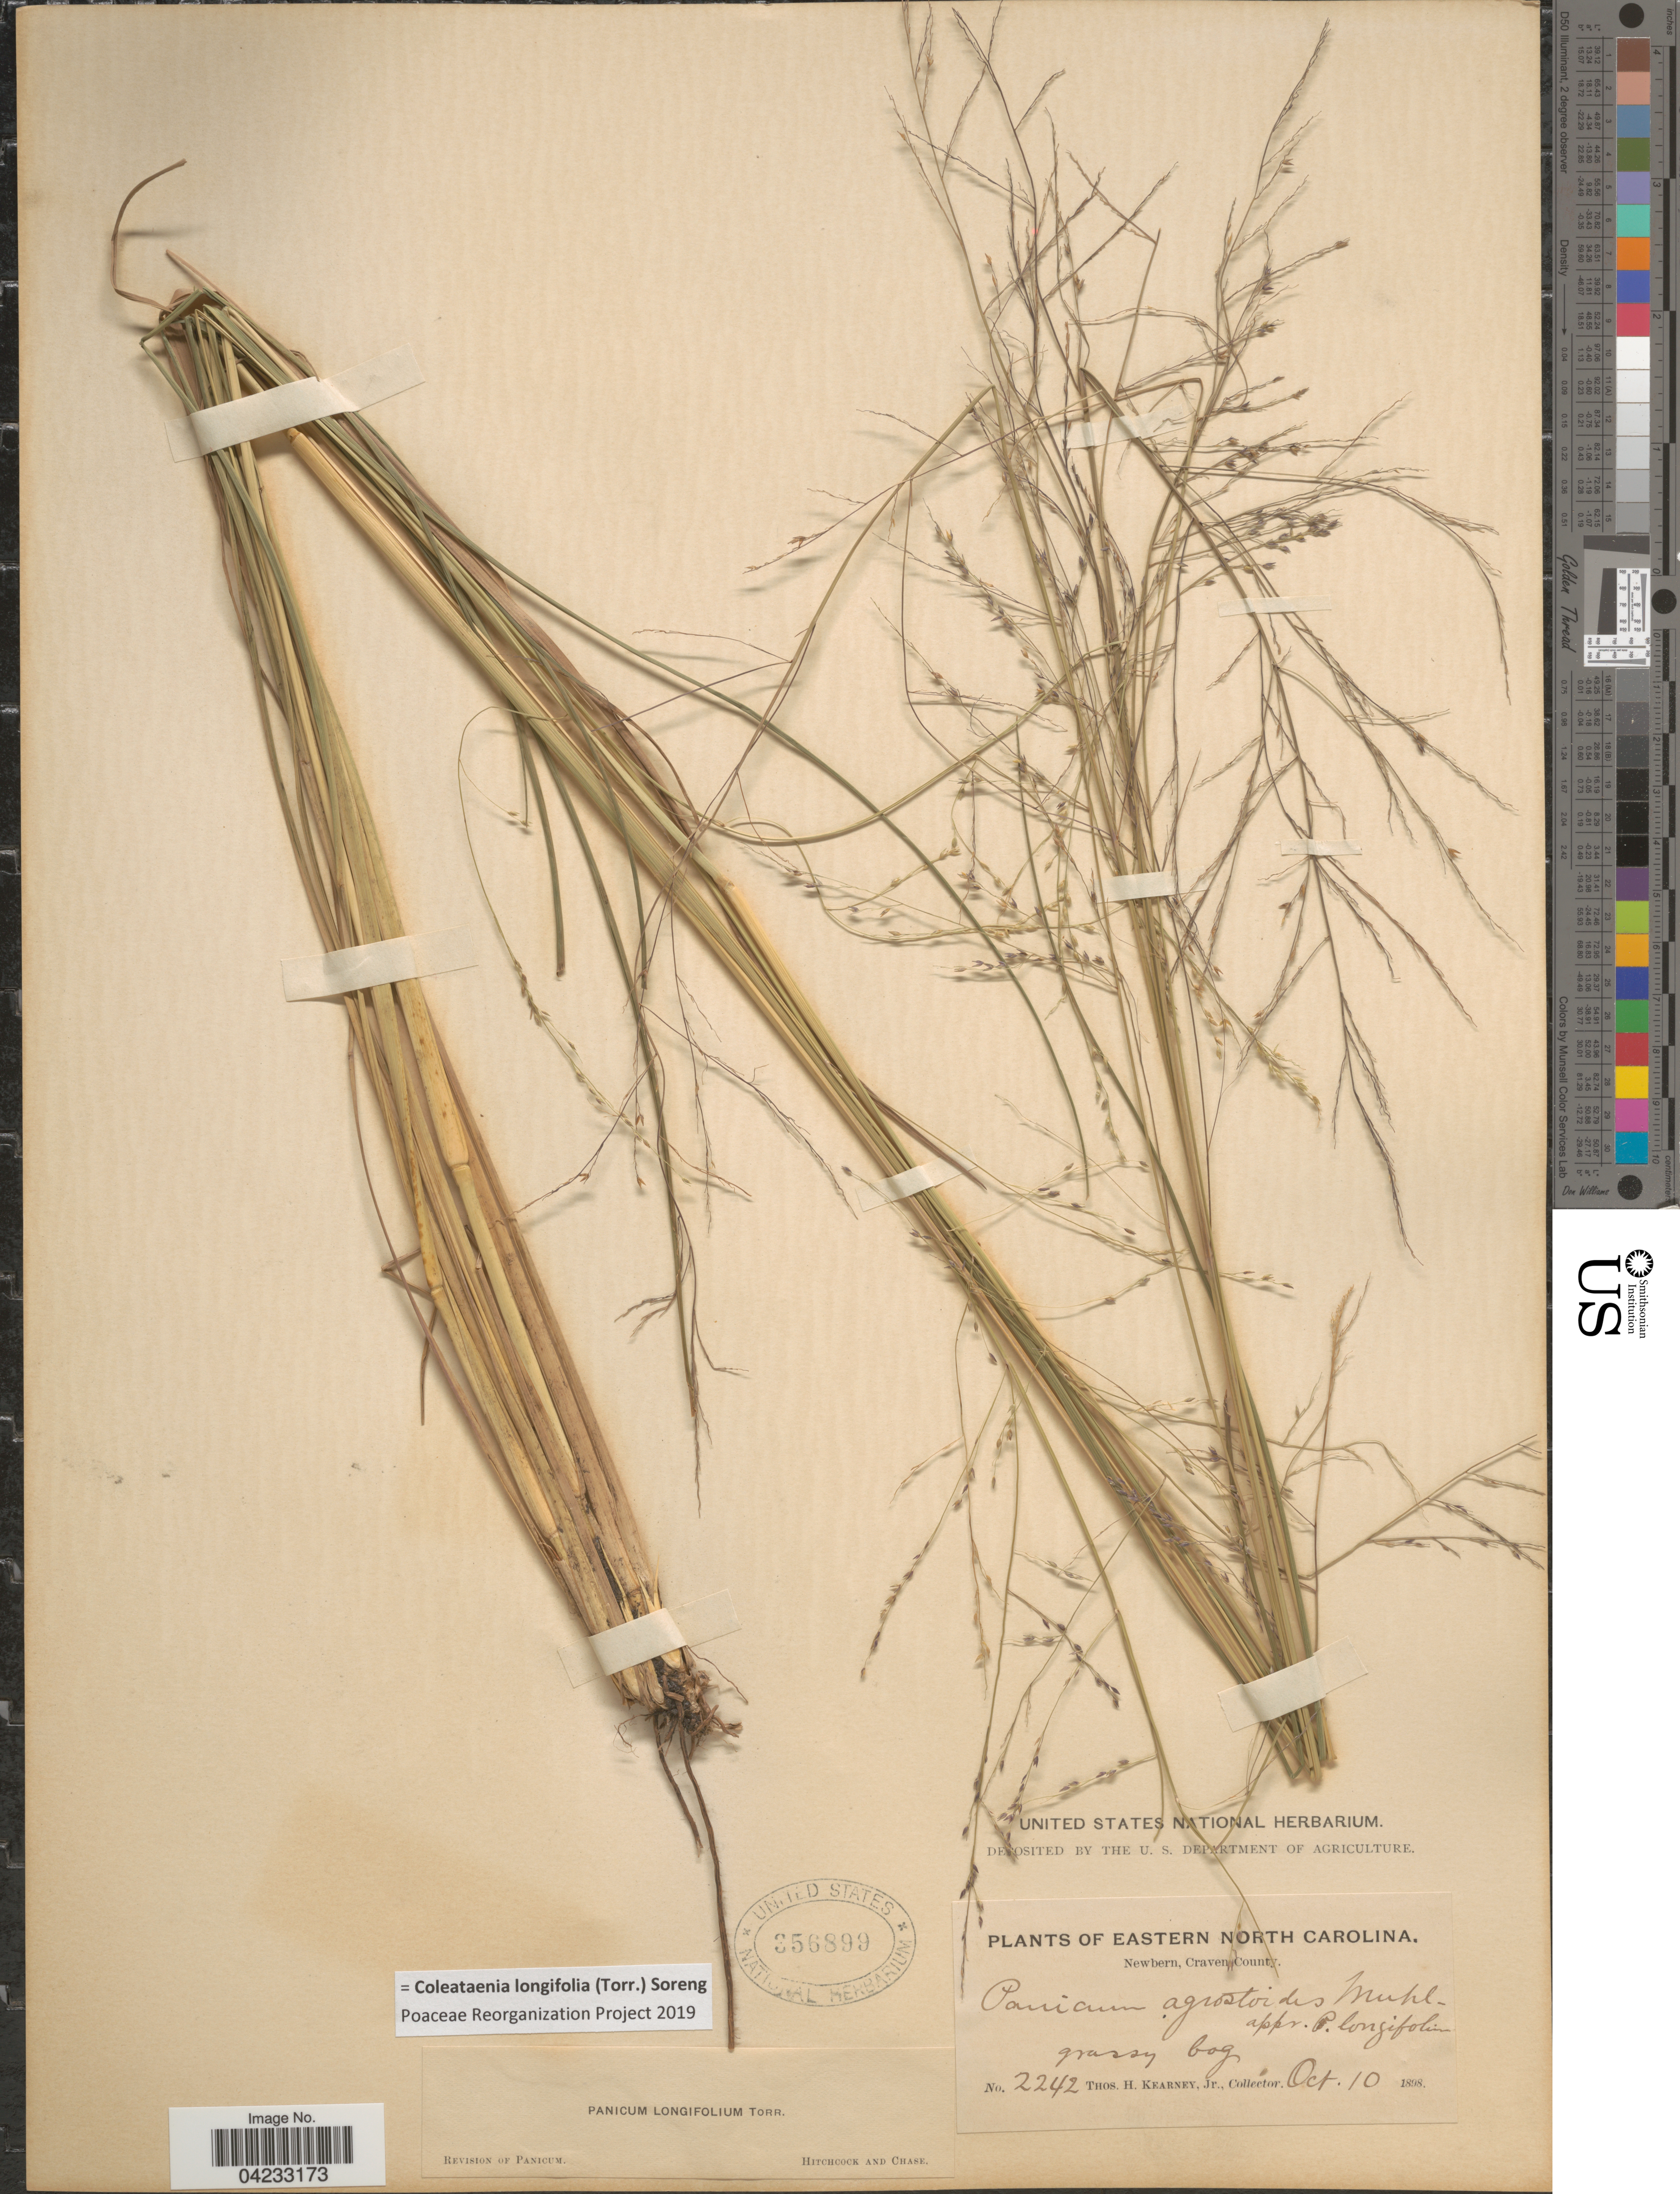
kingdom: Plantae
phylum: Tracheophyta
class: Liliopsida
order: Poales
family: Poaceae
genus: Coleataenia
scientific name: Coleataenia longifolia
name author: (Torr.) Soreng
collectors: T. H. Kearney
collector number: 2242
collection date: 1898-10-10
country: United States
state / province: North Carolina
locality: Eastern North Carolina. Newbern, Craven County. Grassy bog.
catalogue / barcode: US 356899